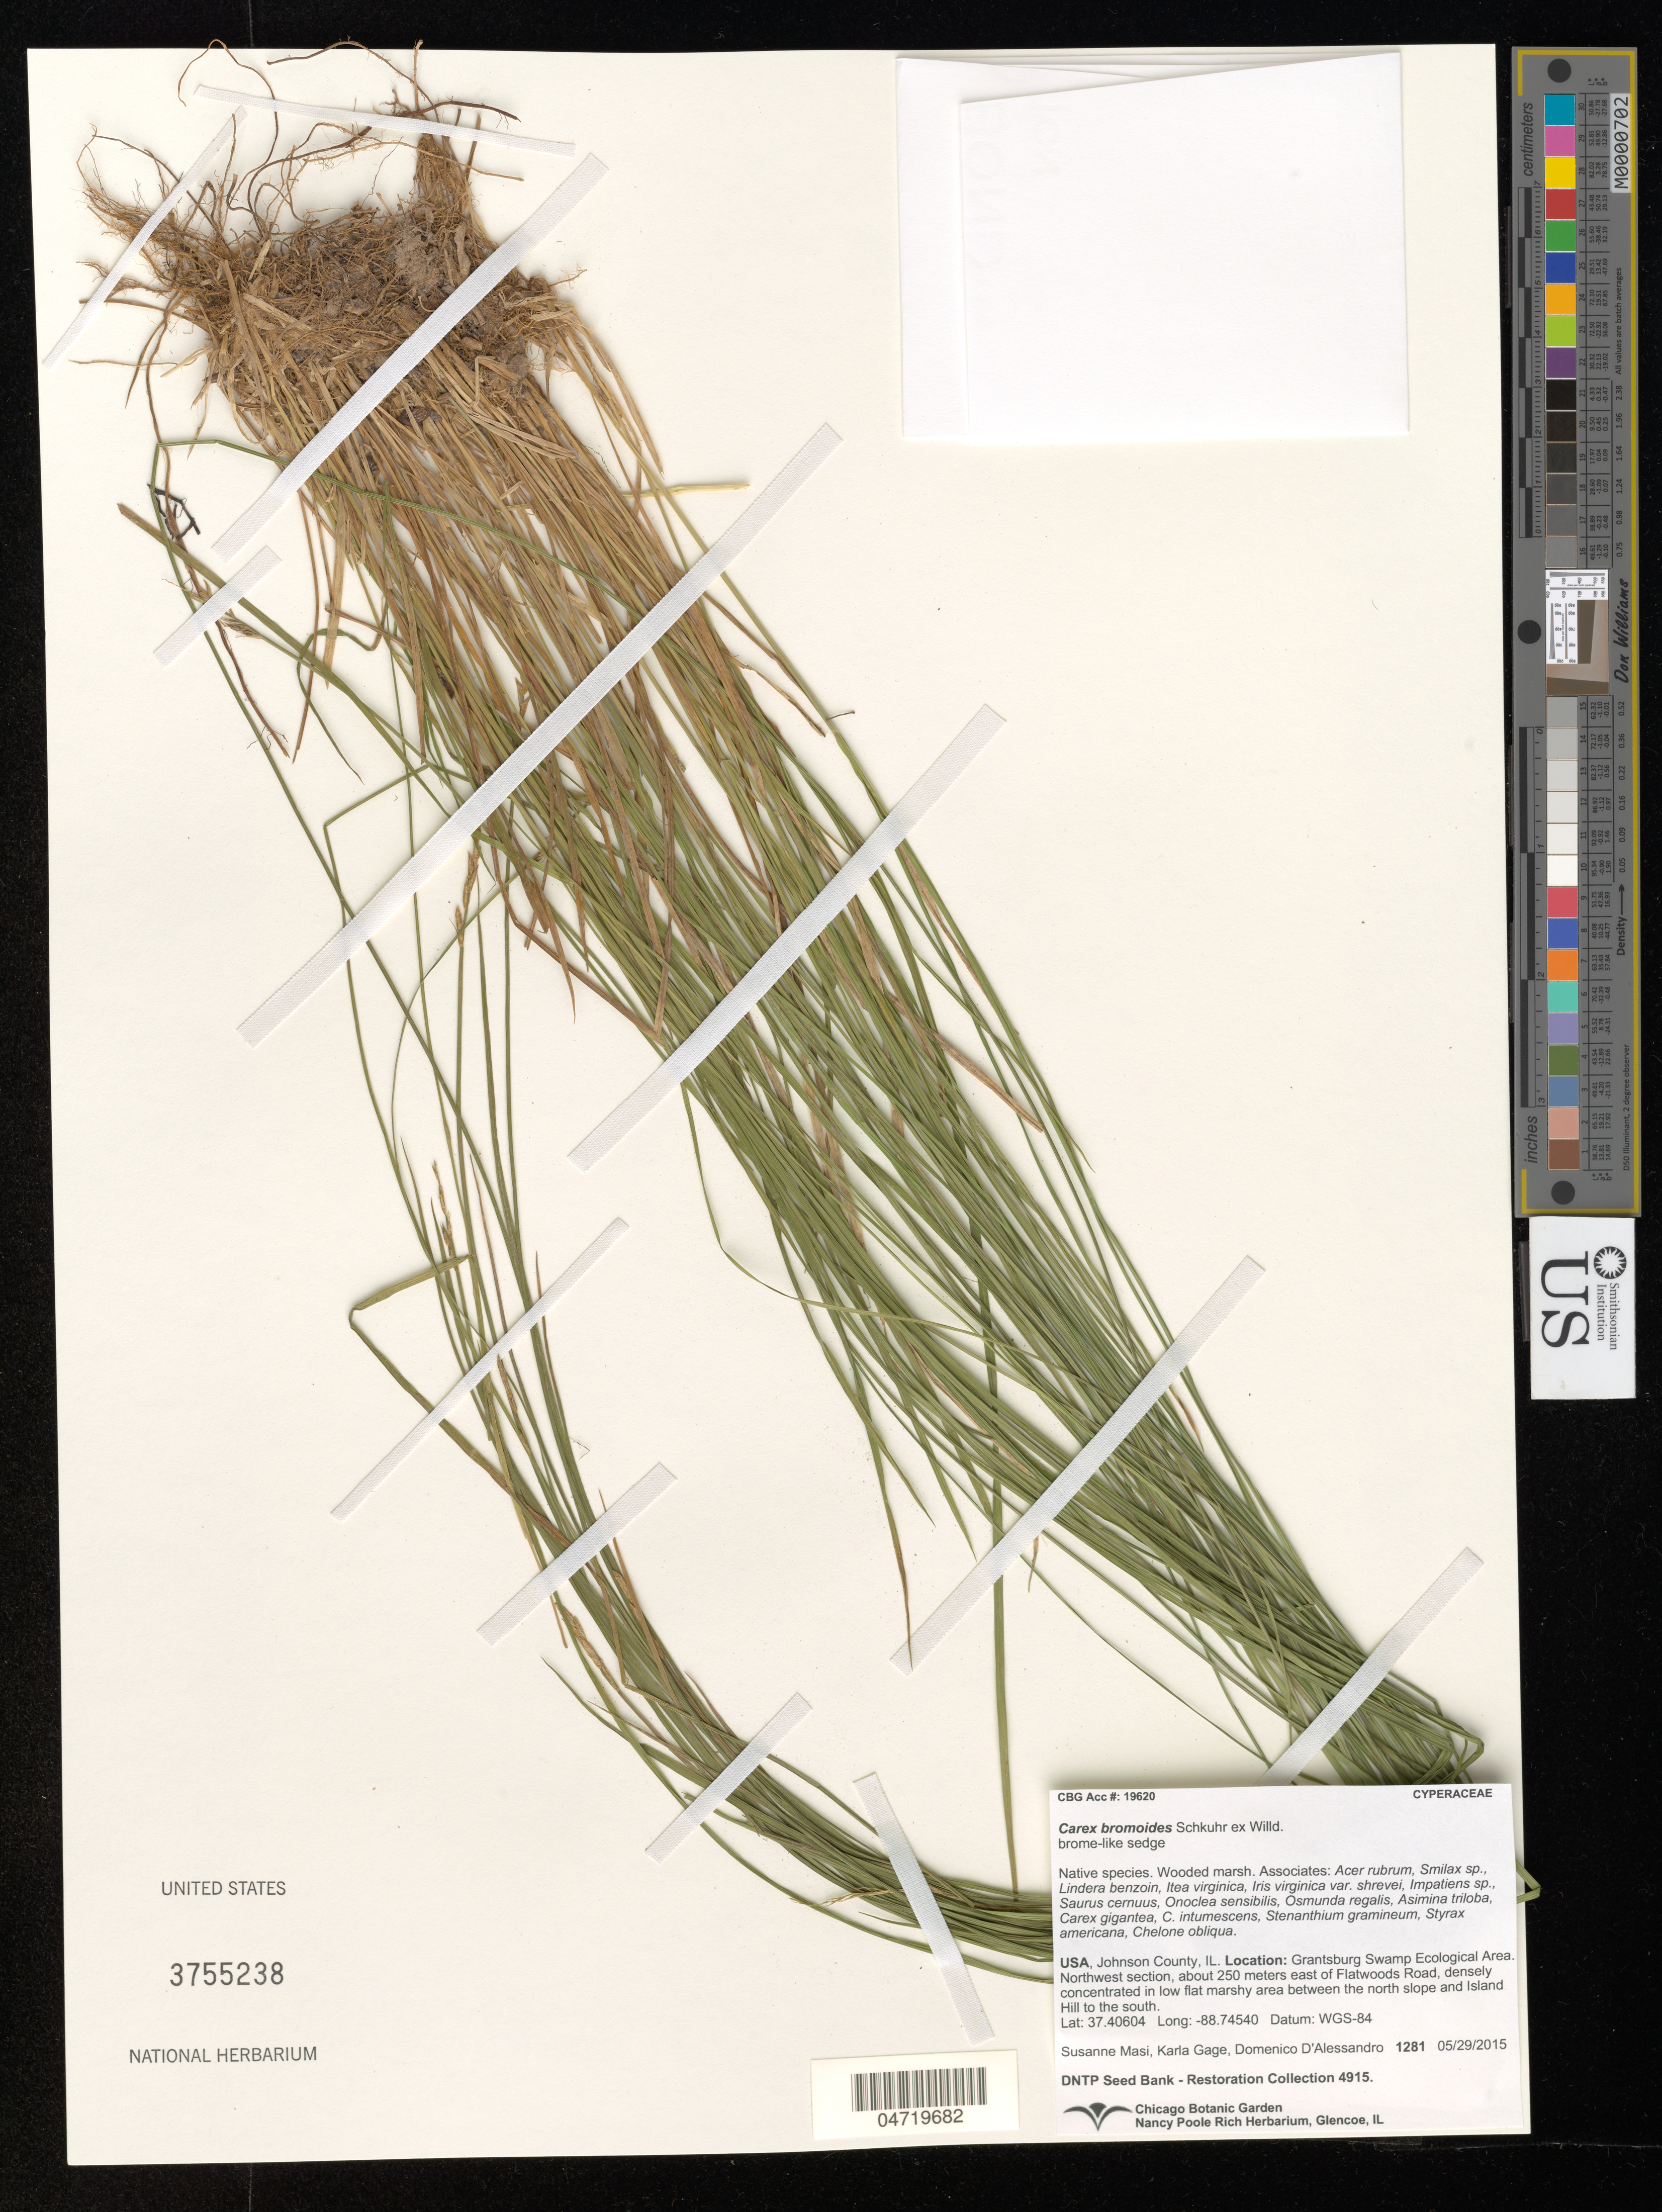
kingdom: Plantae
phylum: Tracheophyta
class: Liliopsida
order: Poales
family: Cyperaceae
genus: Carex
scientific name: Carex bromoides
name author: Willd.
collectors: S. Masi, B. Pierron & D. D'alessandro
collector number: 4915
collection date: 2015-05-29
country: United States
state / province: Illinois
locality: Johnson County. Grantsburg Swamp Ecological Area. Northwest section, about 250 meters east of Flatwoods Road, densely concentrated in low flat marshy area between the north slope and Island Hill to the south.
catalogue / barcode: US 3755238